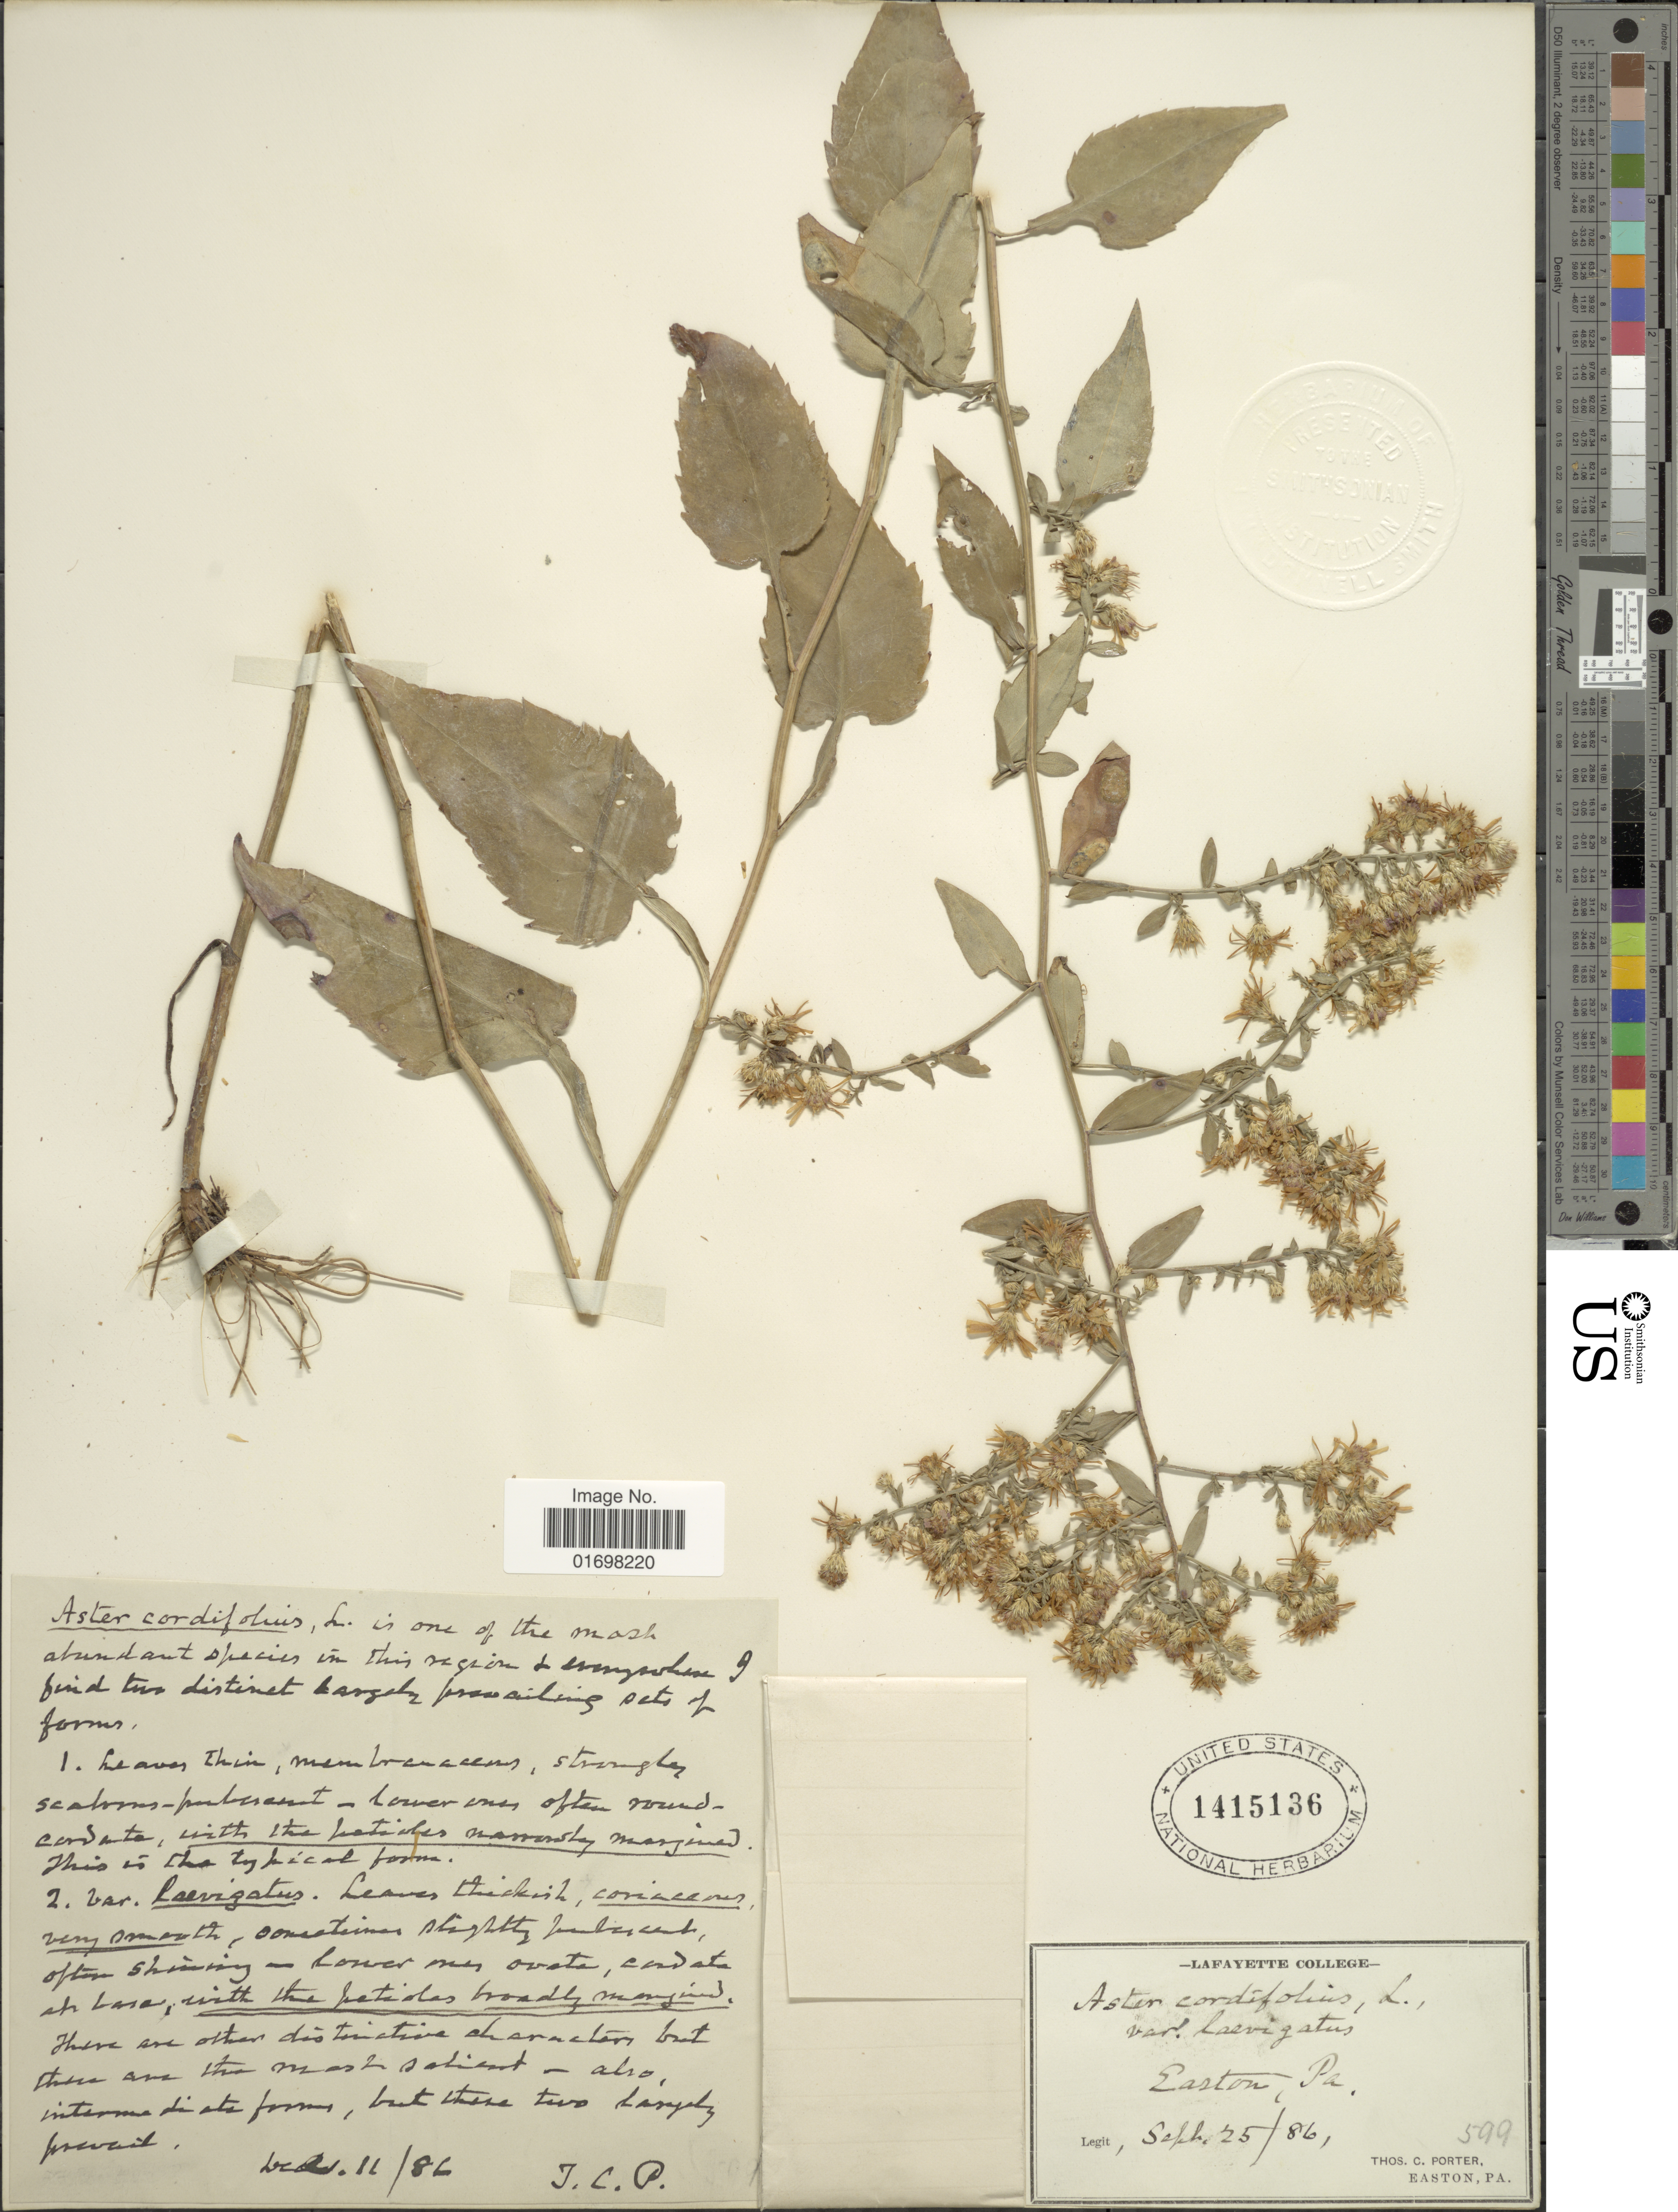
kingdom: Plantae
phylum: Tracheophyta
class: Magnoliopsida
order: Asterales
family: Asteraceae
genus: Symphyotrichum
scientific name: Symphyotrichum cordifolium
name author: (L.) G.L. Nesom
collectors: T. C. Porter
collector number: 599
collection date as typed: Transcribed d/m/y: 25/9/86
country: United States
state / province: Pennsylvania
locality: Easton, Pa.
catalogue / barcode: US 1415136